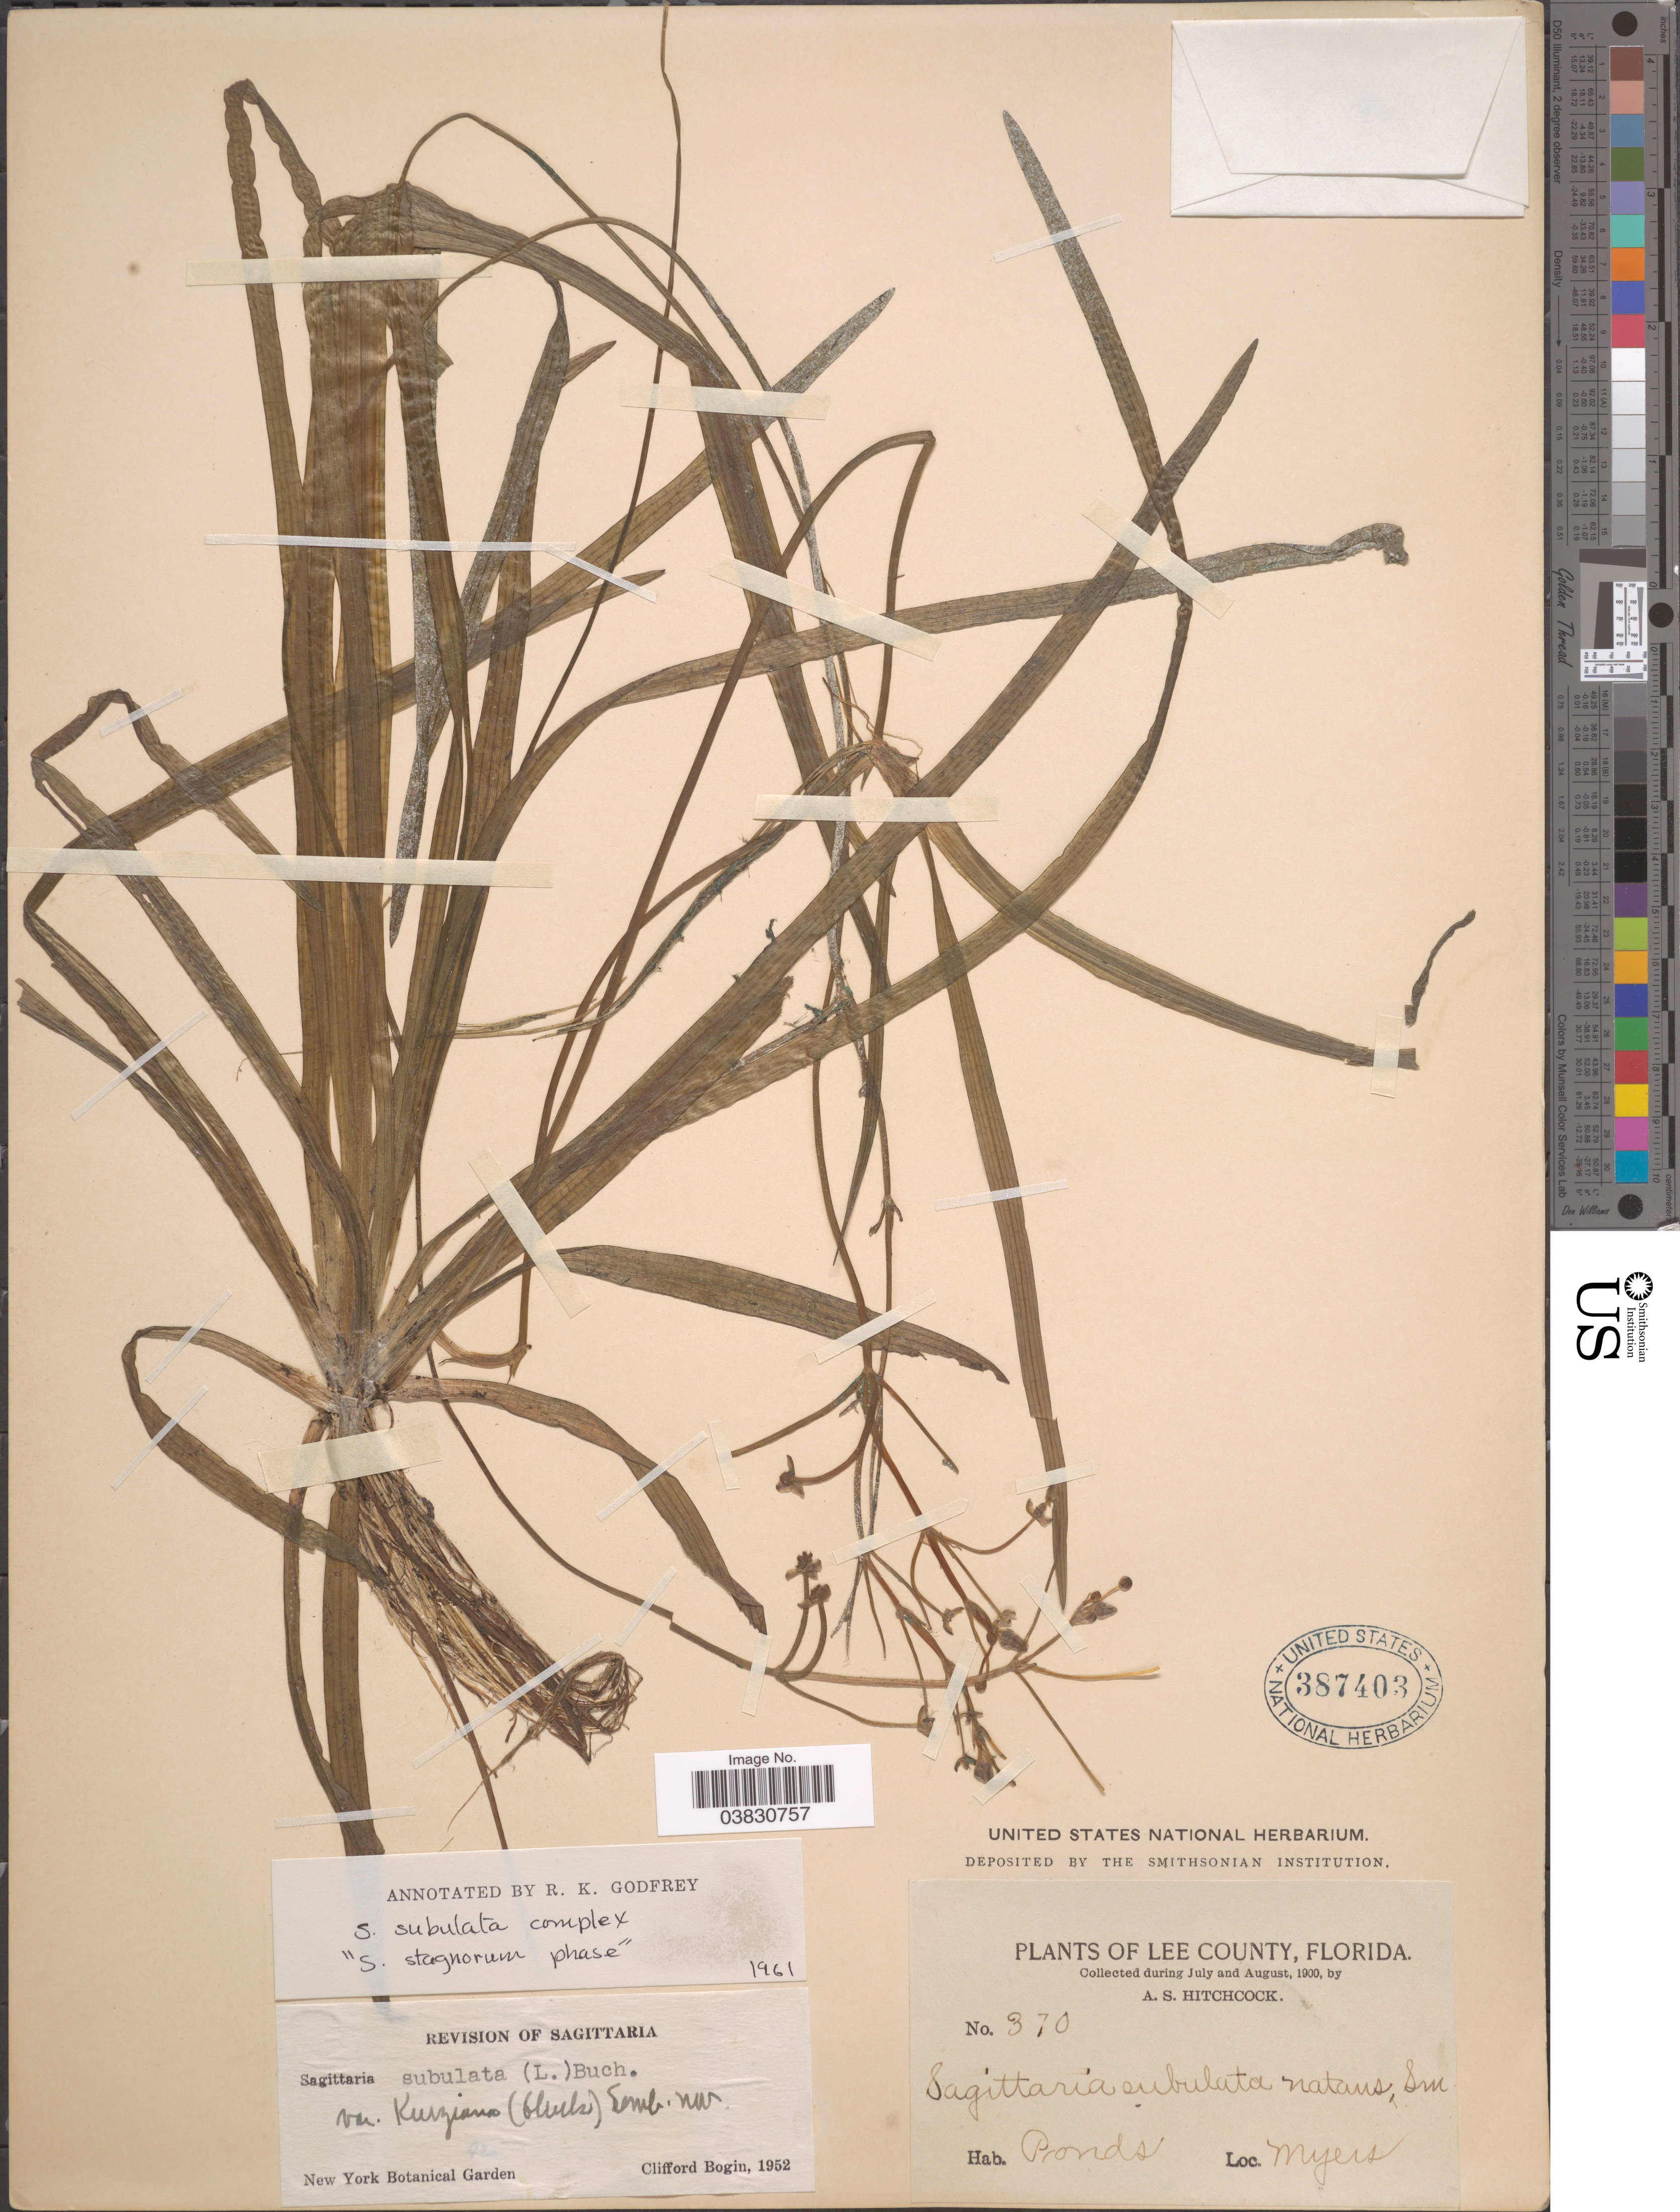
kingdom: Plantae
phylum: Tracheophyta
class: Liliopsida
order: Alismatales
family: Alismataceae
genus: Sagittaria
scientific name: Sagittaria subulata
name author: (L.) Buchenau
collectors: A. S. Hitchcock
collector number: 370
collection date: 1900-07/1900-08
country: United States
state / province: Florida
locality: Lee County. Myers.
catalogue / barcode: US 387403